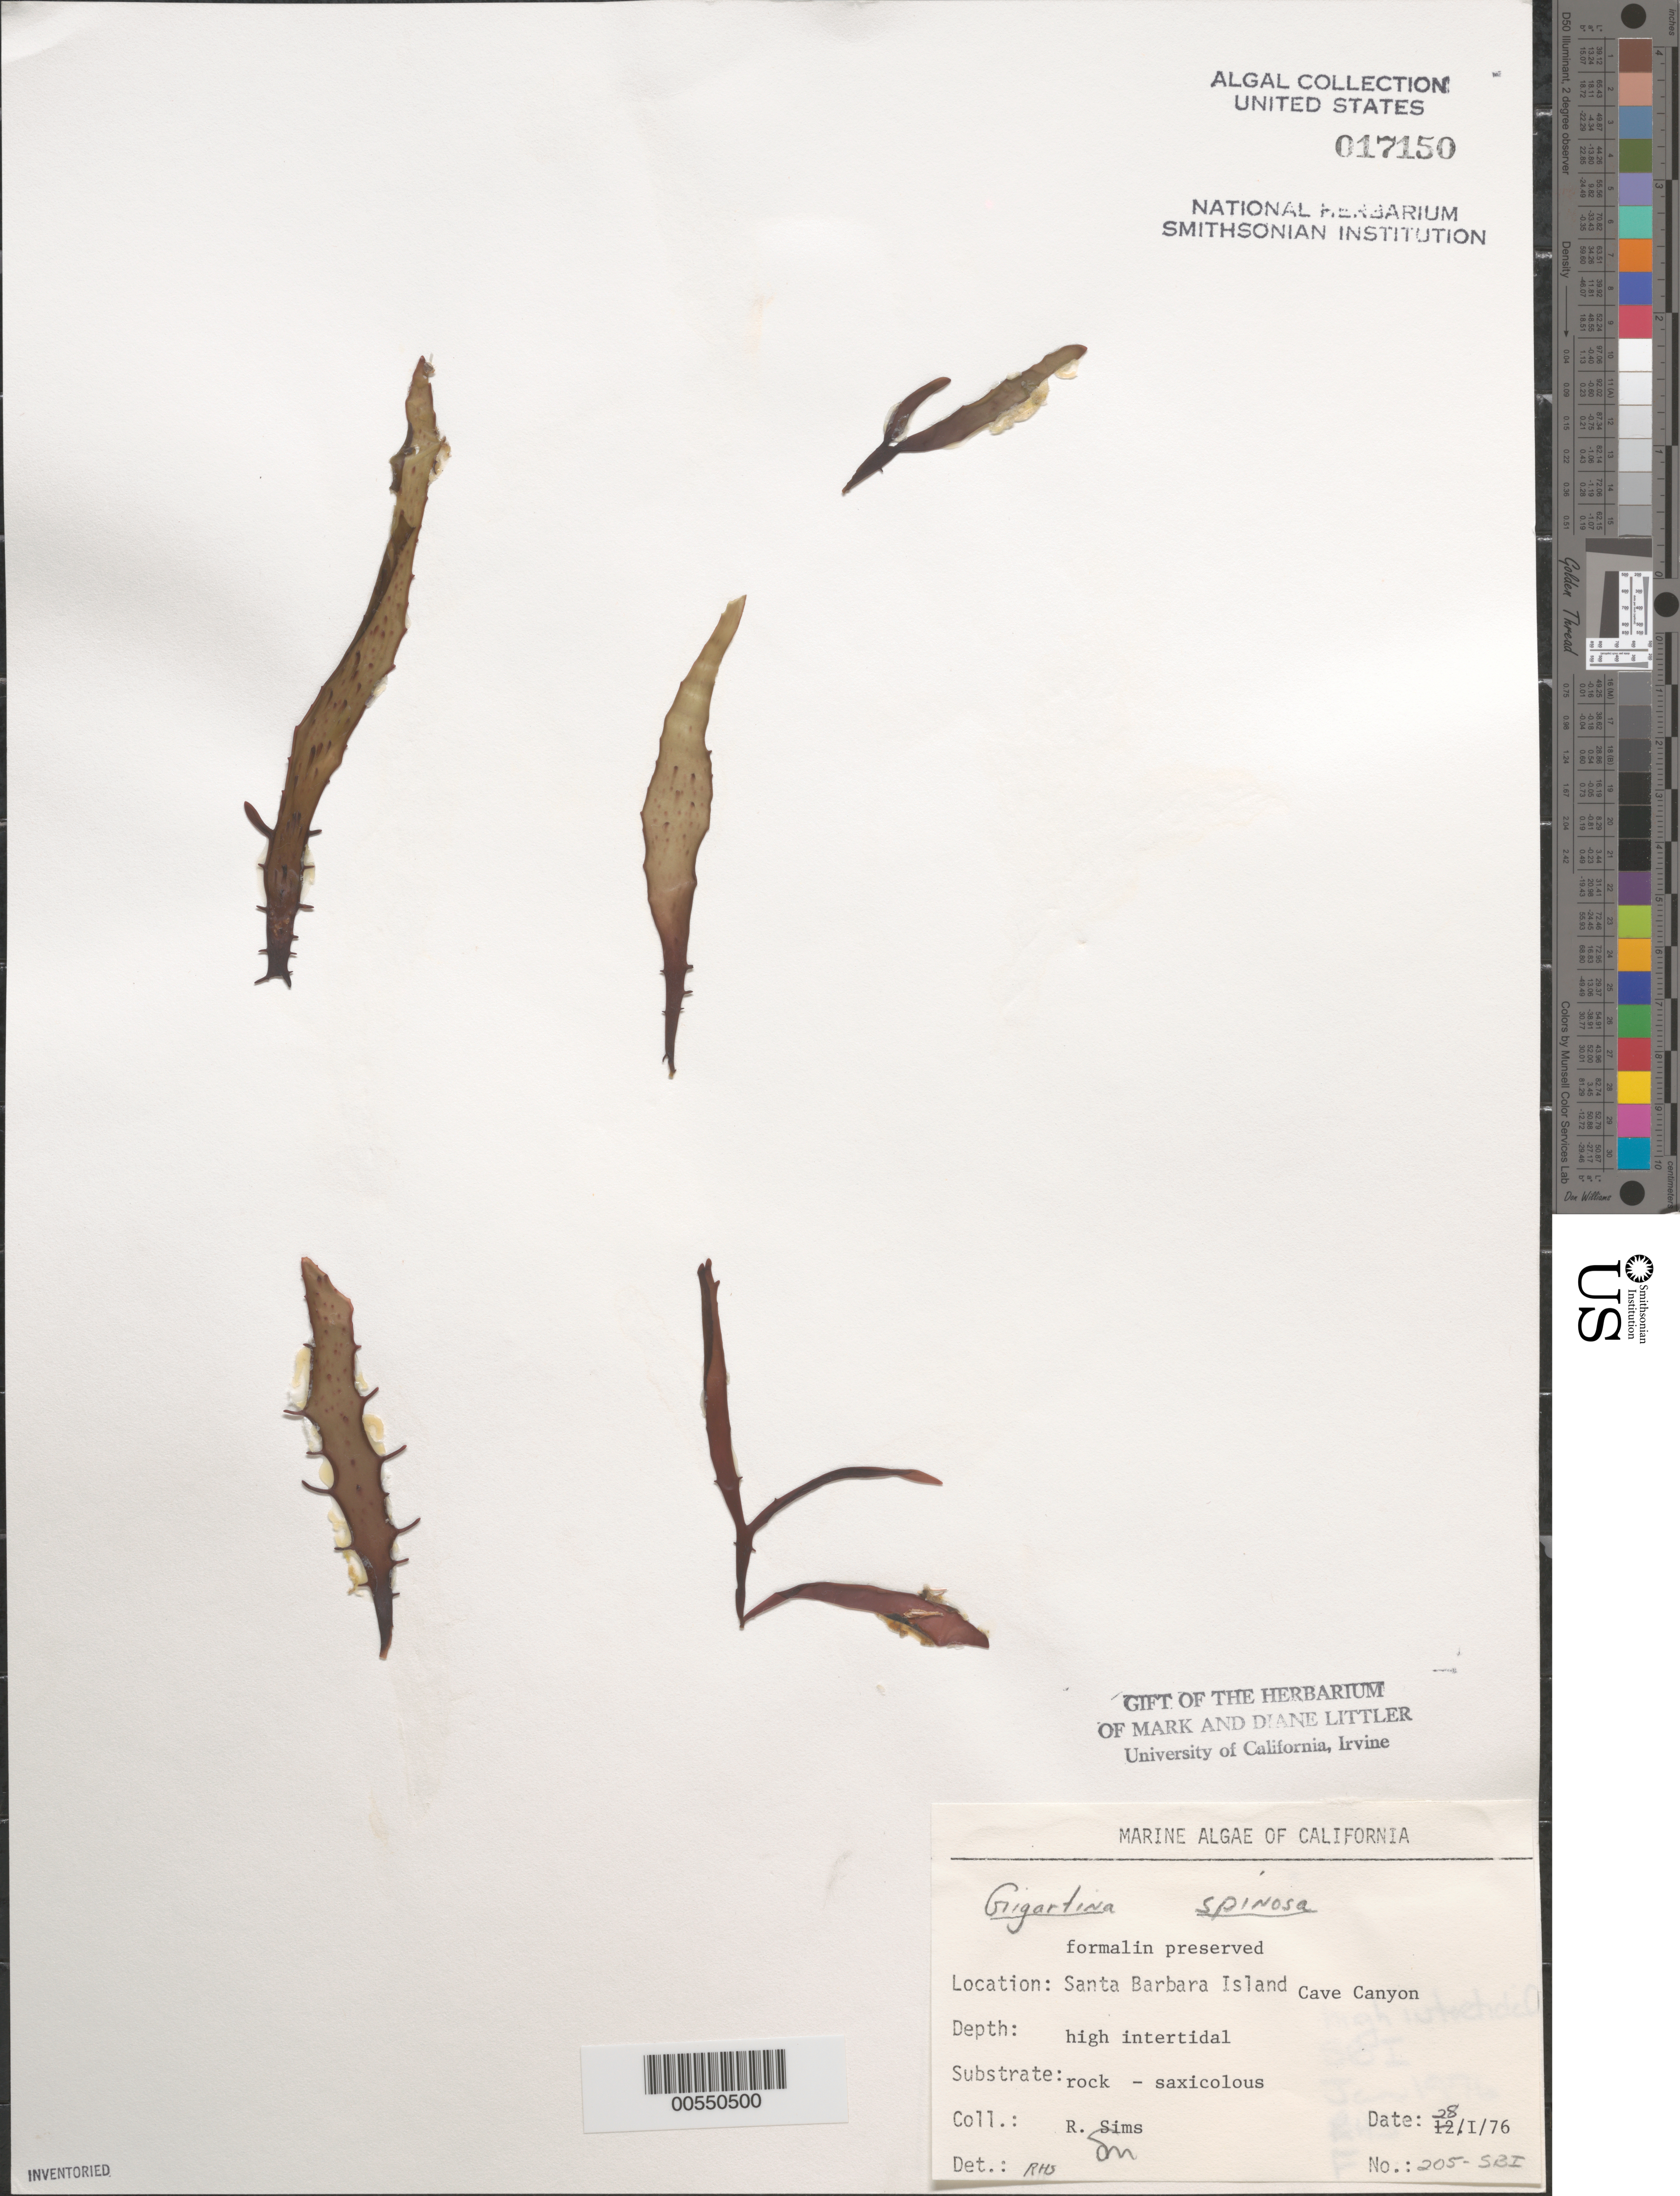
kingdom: Plantae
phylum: Rhodophyta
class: Florideophyceae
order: Gigartinales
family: Gigartinaceae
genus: Chondracanthus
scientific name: Chondracanthus spinosus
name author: (Kütz.) Guiry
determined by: Algae name updating Project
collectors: R. H. Sims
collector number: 205-sbi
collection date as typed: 28 Jan 1976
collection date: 1976-01-28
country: United States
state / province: California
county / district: Santa Barbara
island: Santa Barbara Island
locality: Cave Canyon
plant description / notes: BLM-SOCALBIGHT Rocky Intertidal Survey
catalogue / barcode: US 17150